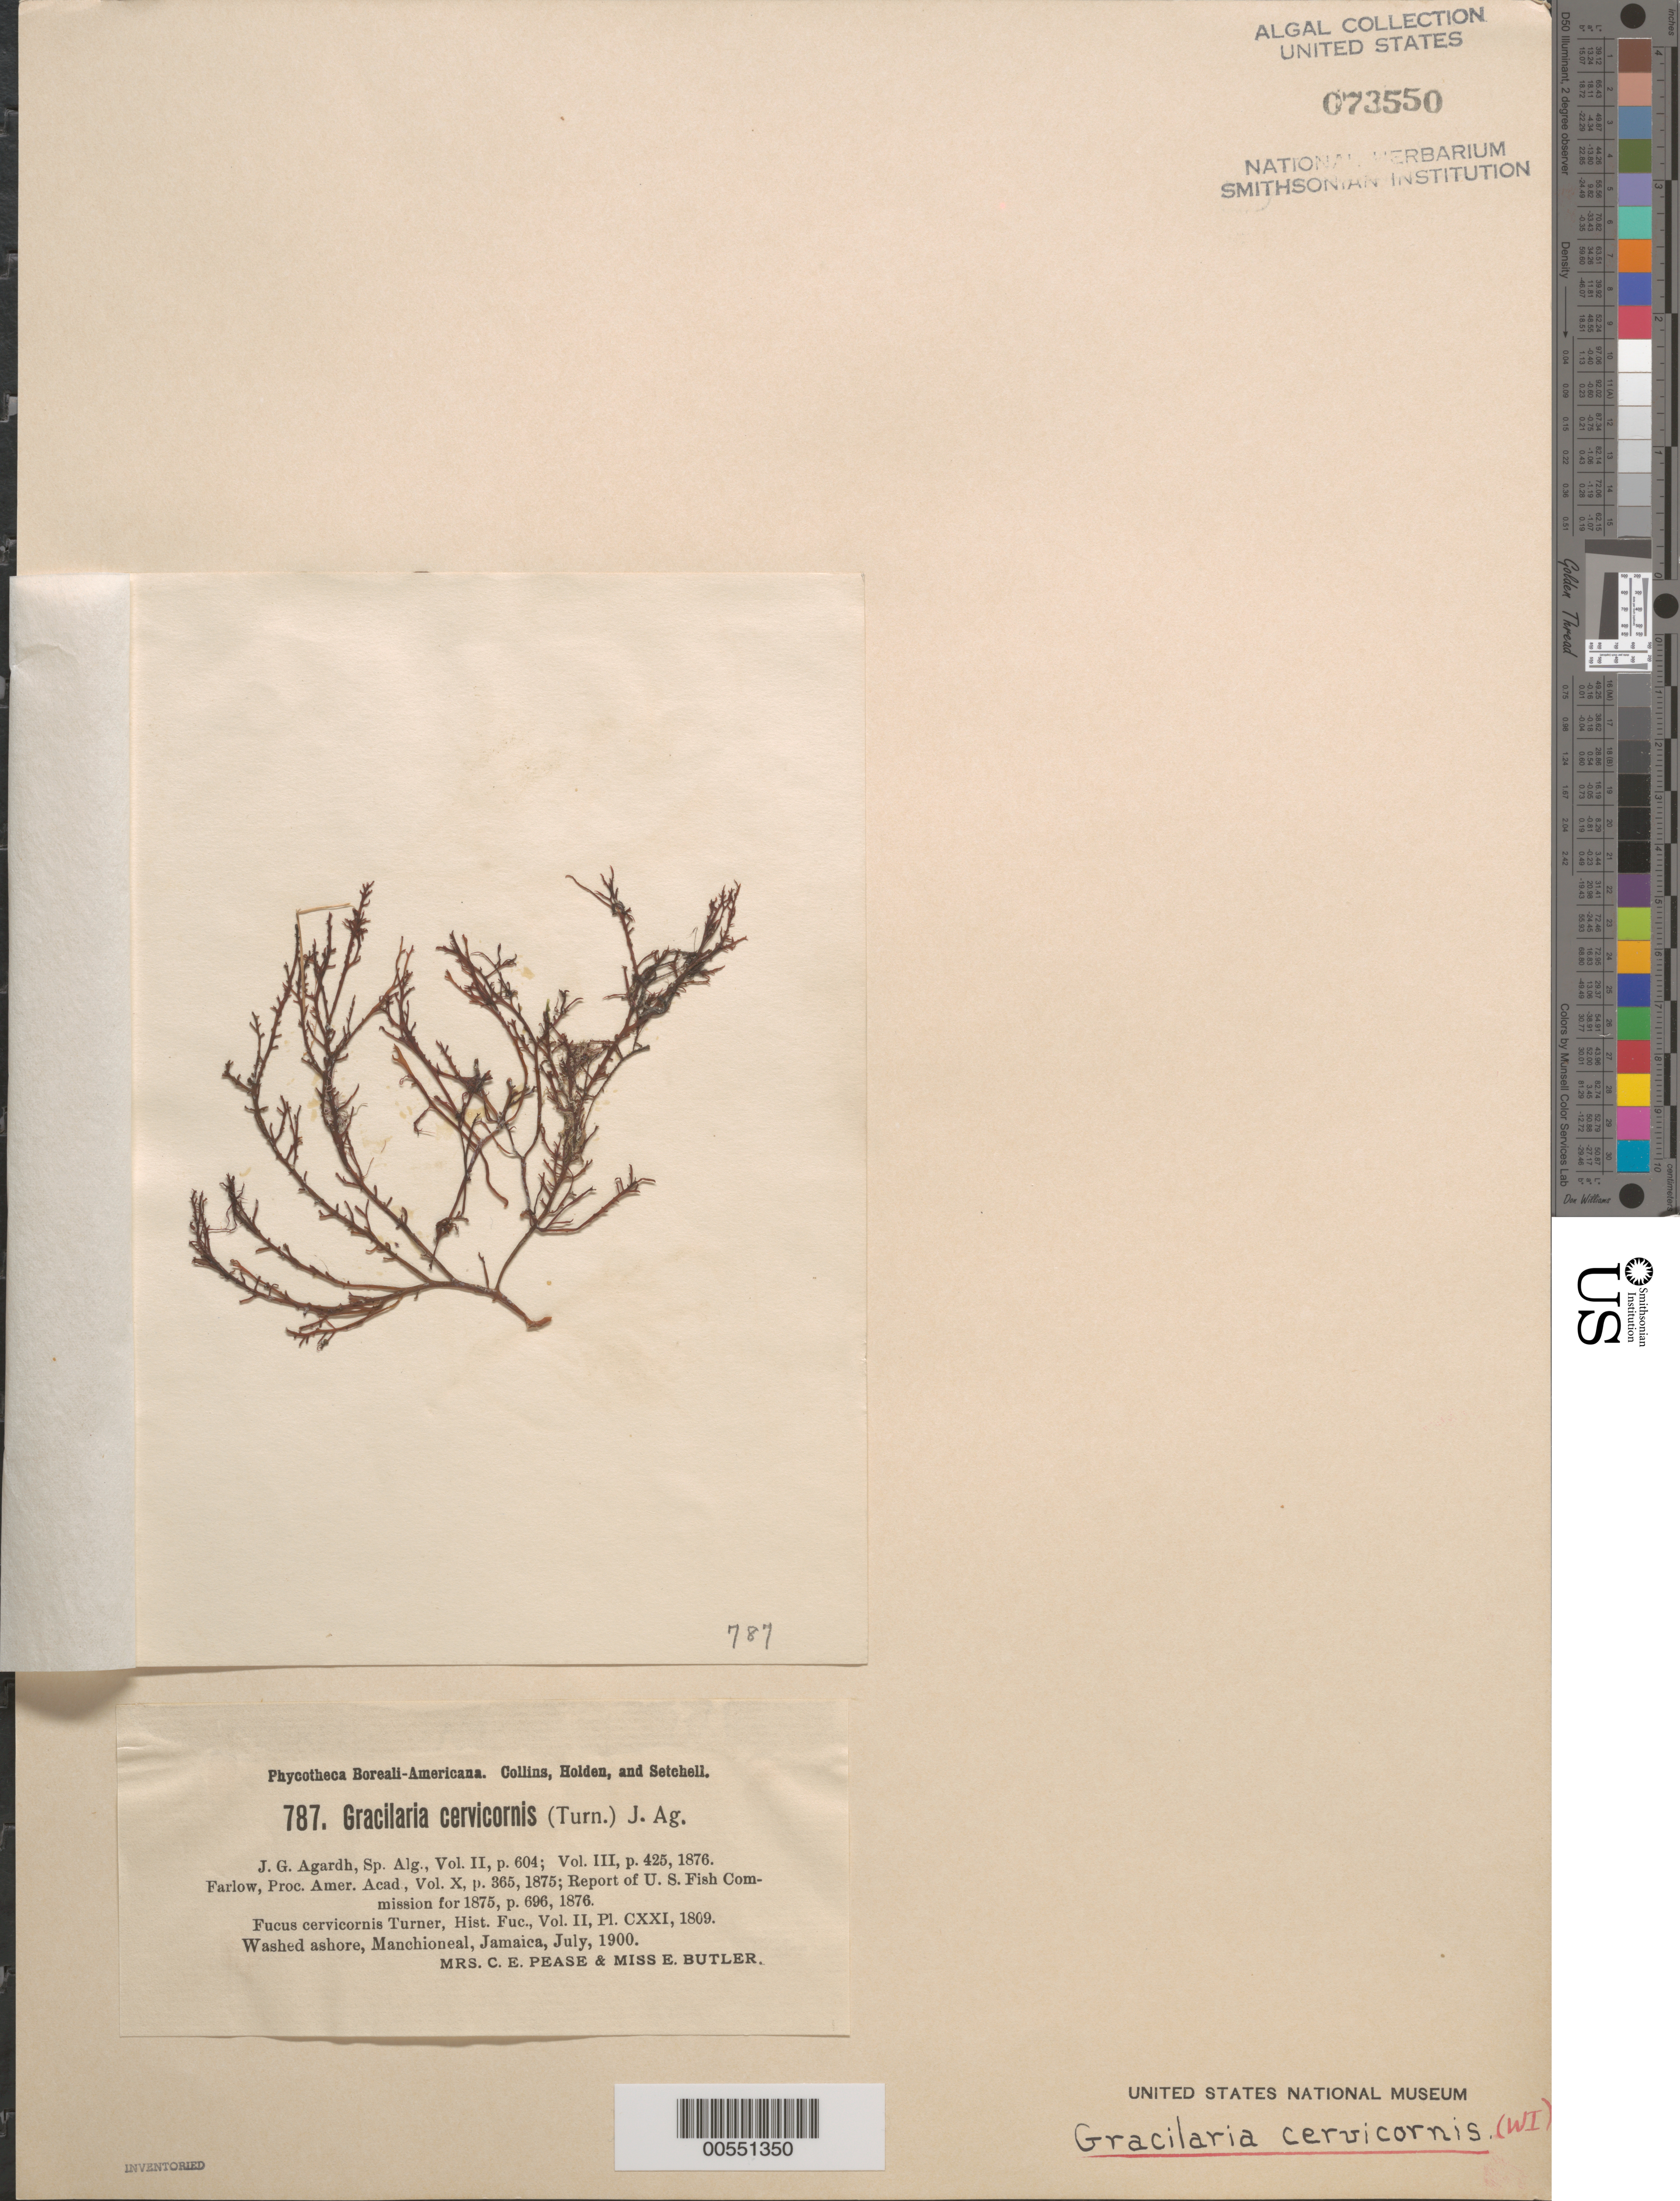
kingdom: Plantae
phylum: Rhodophyta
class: Florideophyceae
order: Gracilariales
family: Gracilariaceae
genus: Gracilaria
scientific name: Gracilaria cervicornis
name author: (Turner) J. Agardh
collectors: C. Pease & E. Butler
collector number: PB-A 787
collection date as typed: Jul 1900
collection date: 1900-07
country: Jamaica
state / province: Portland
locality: Manchioneal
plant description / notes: Collins, Holden & Setchell, Phycotheca Boreali-Americana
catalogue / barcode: US 73550